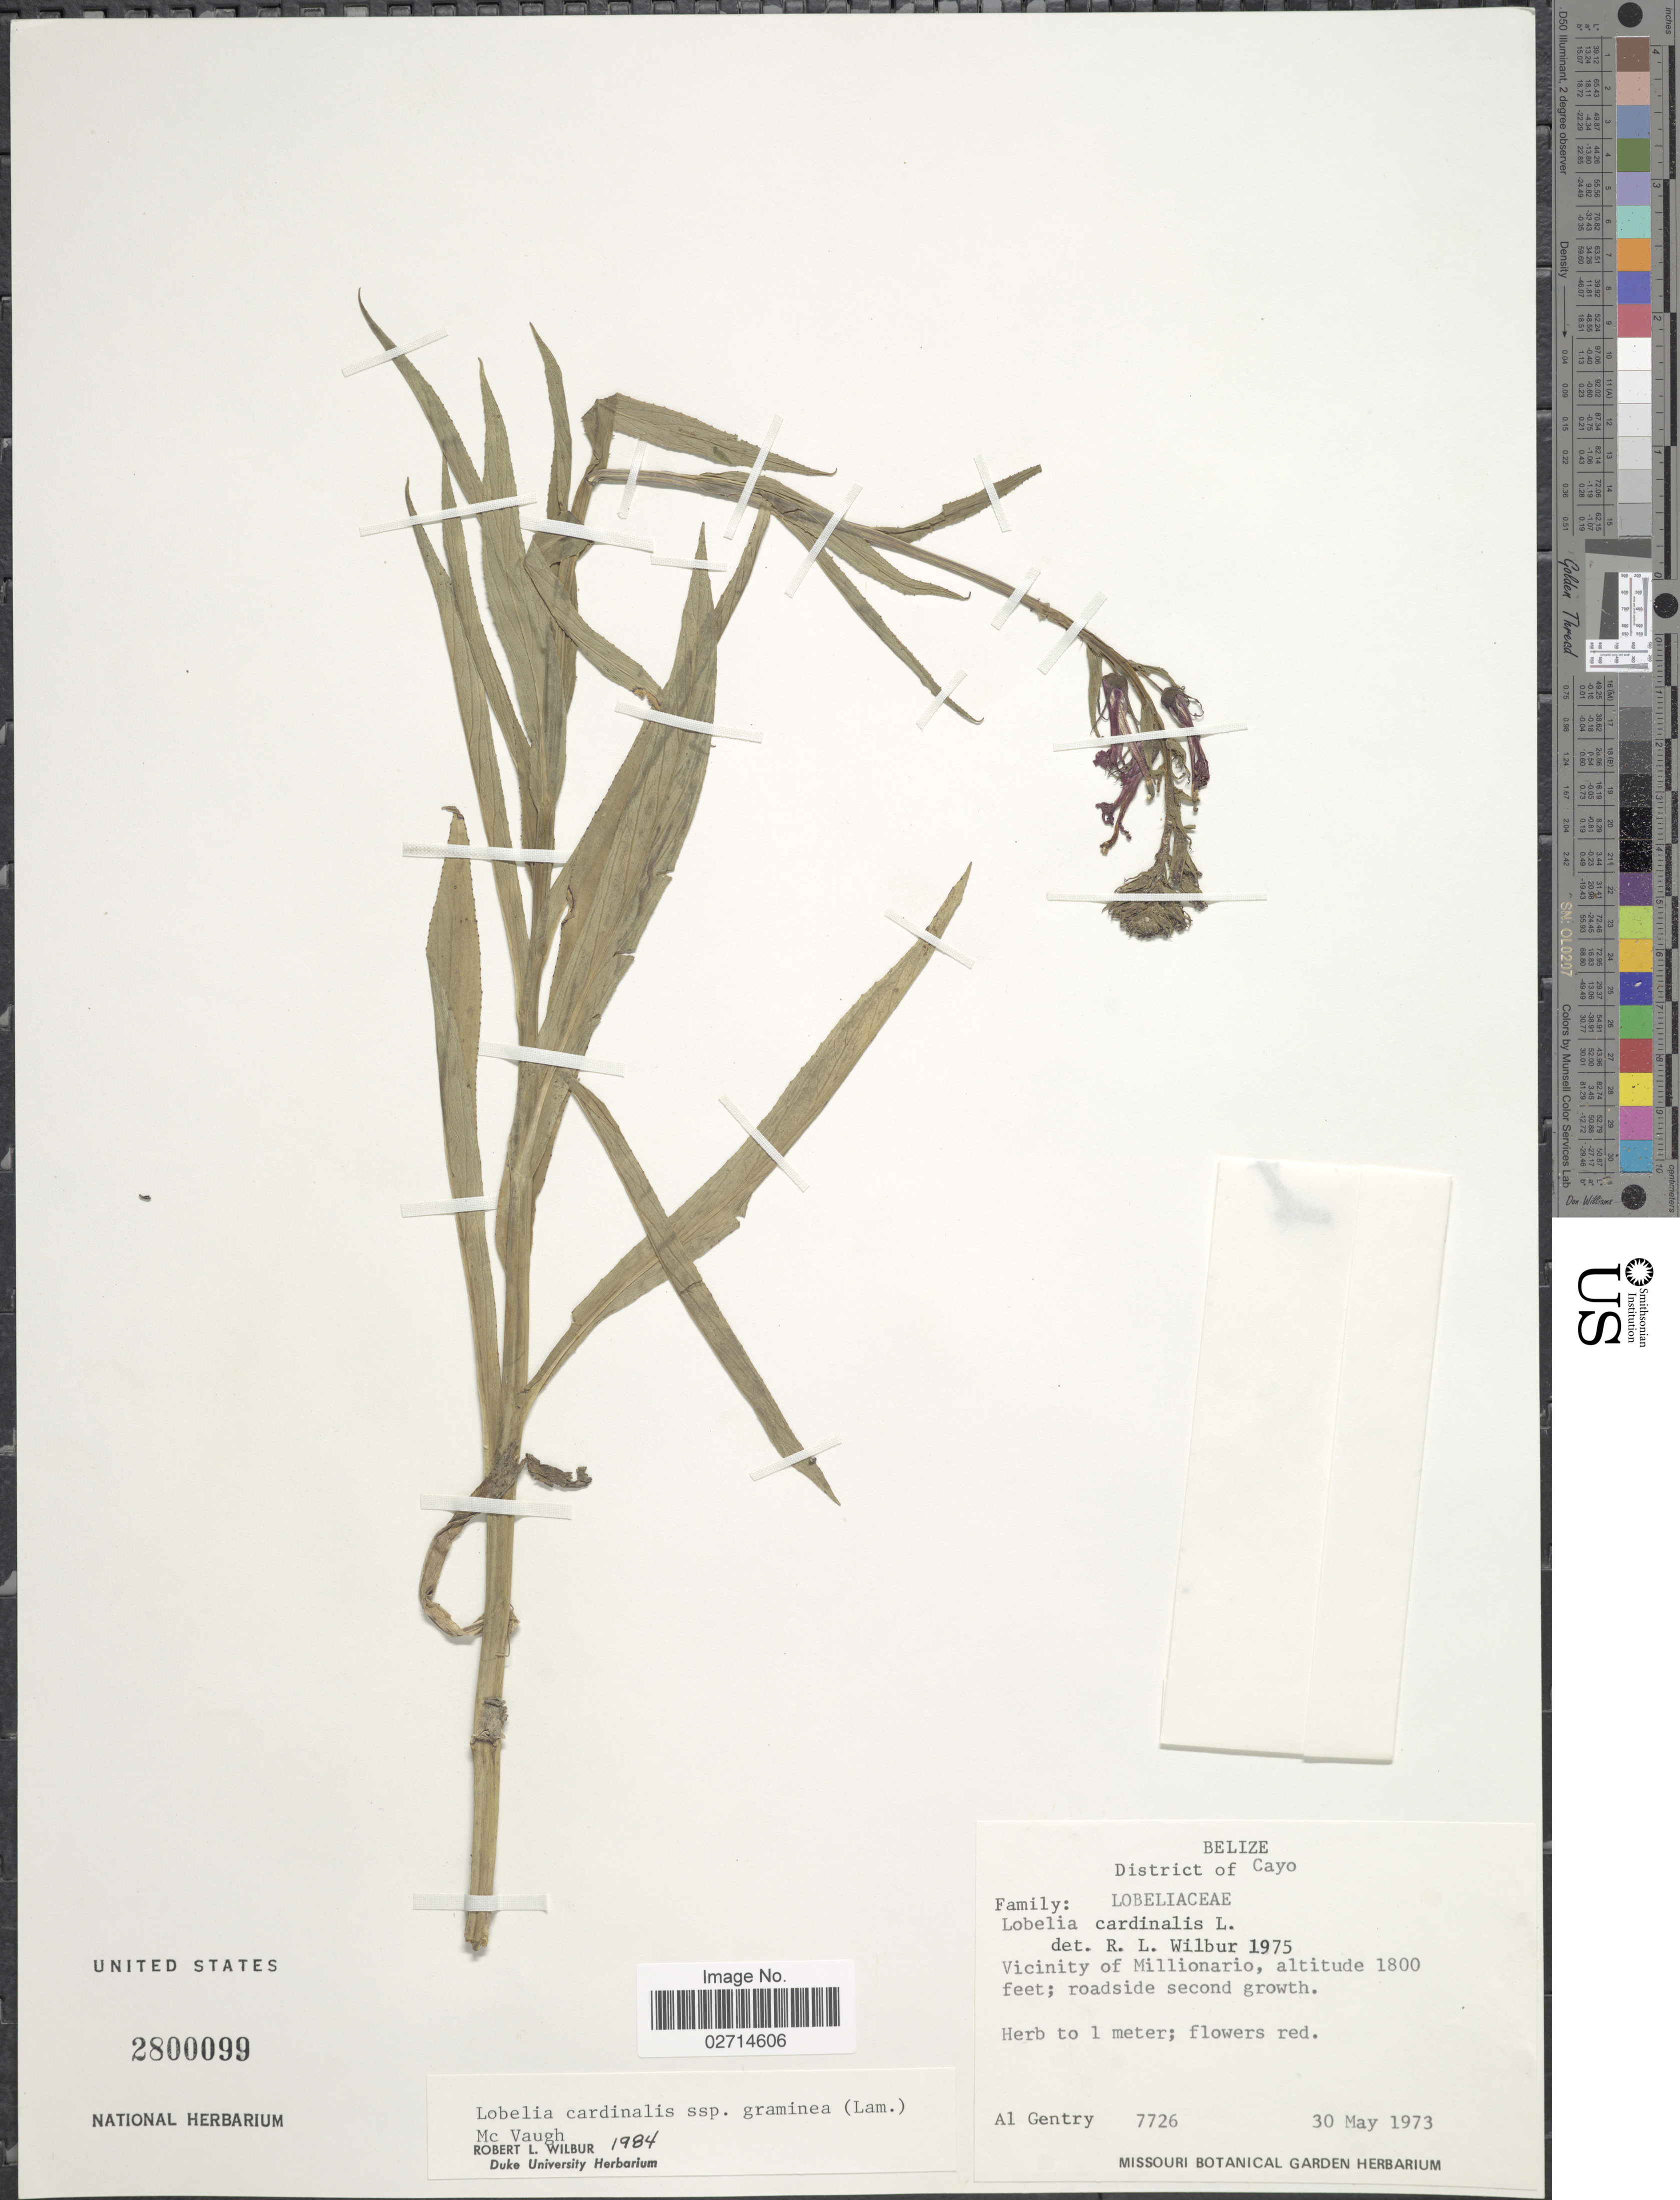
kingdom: Plantae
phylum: Tracheophyta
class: Magnoliopsida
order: Asterales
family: Campanulaceae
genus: Lobelia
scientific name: Lobelia cardinalis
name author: L.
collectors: A. H. Gentry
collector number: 7726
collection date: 1973-05-30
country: Belize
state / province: Cayo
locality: District of Cayo. Vicinity of Millionario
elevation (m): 549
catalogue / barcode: US 2800099